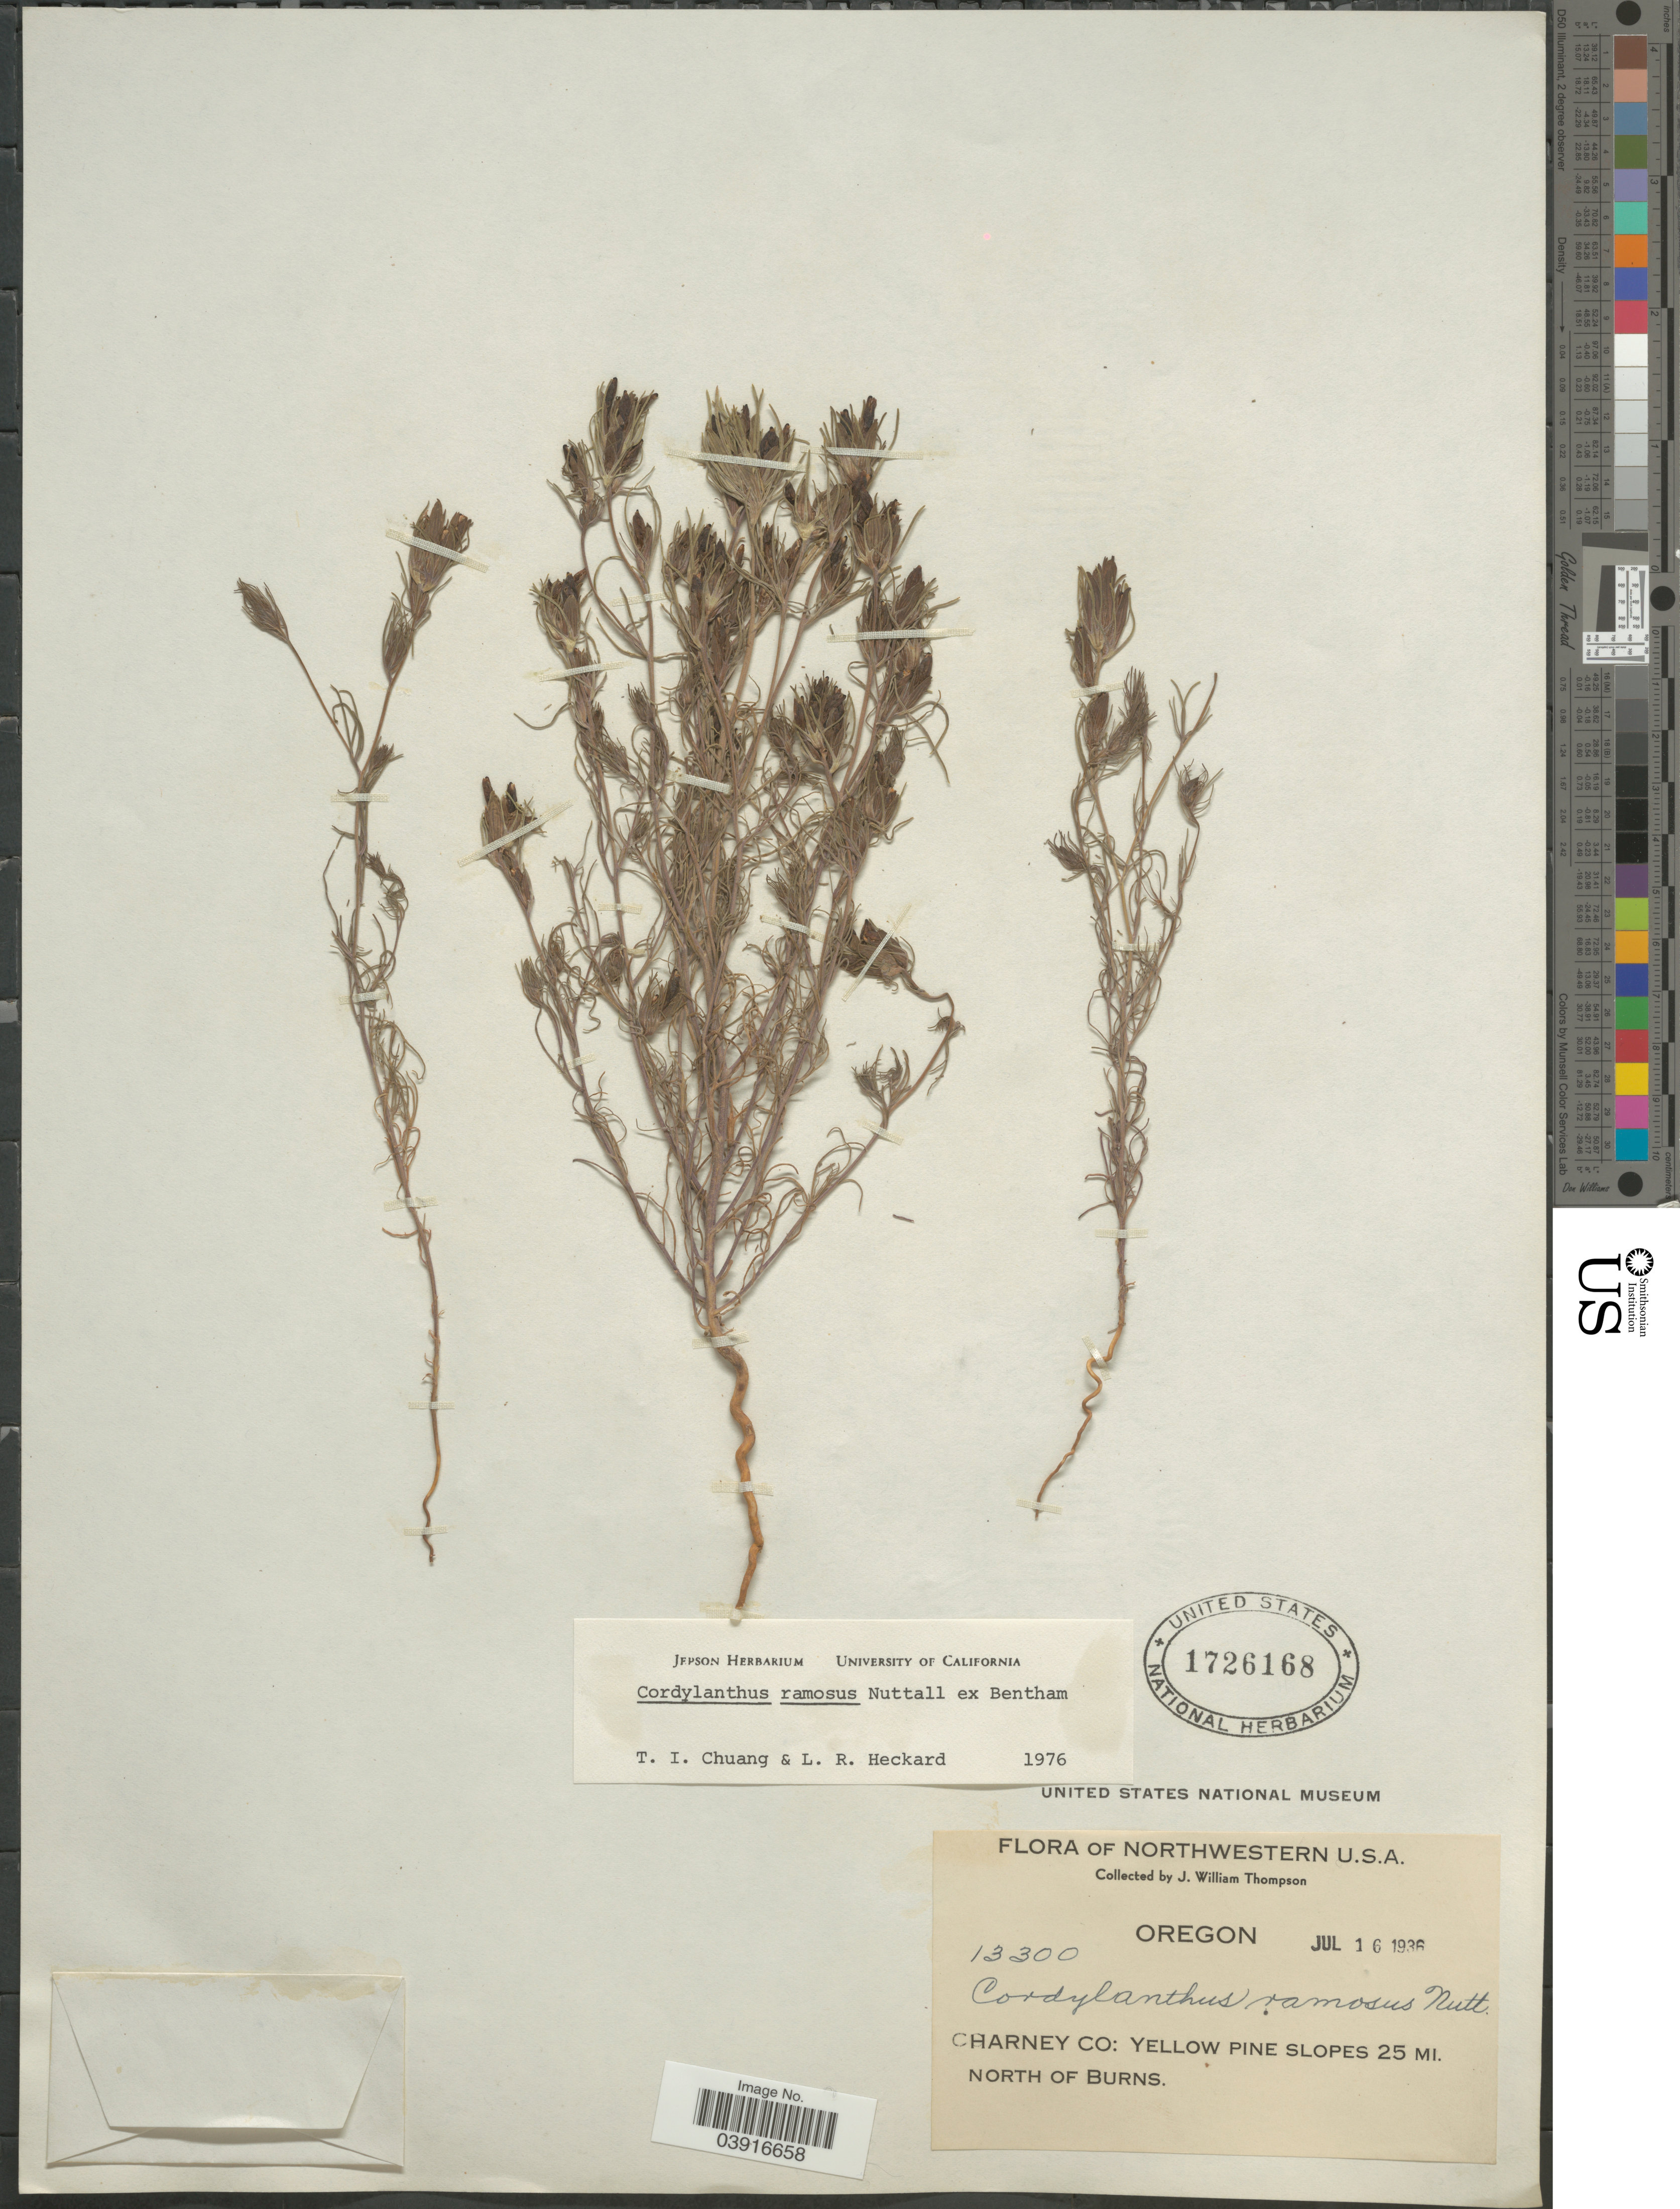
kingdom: Plantae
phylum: Tracheophyta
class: Magnoliopsida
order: Lamiales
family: Orobanchaceae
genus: Cordylanthus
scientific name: Cordylanthus ramosus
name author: Nutt. ex Benth.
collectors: J. W. Thompson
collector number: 13300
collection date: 1936-07-16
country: United States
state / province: Oregon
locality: Charney Co: Yellow Pine Slopes 25 mi. North of Burns.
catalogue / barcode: US 1726168